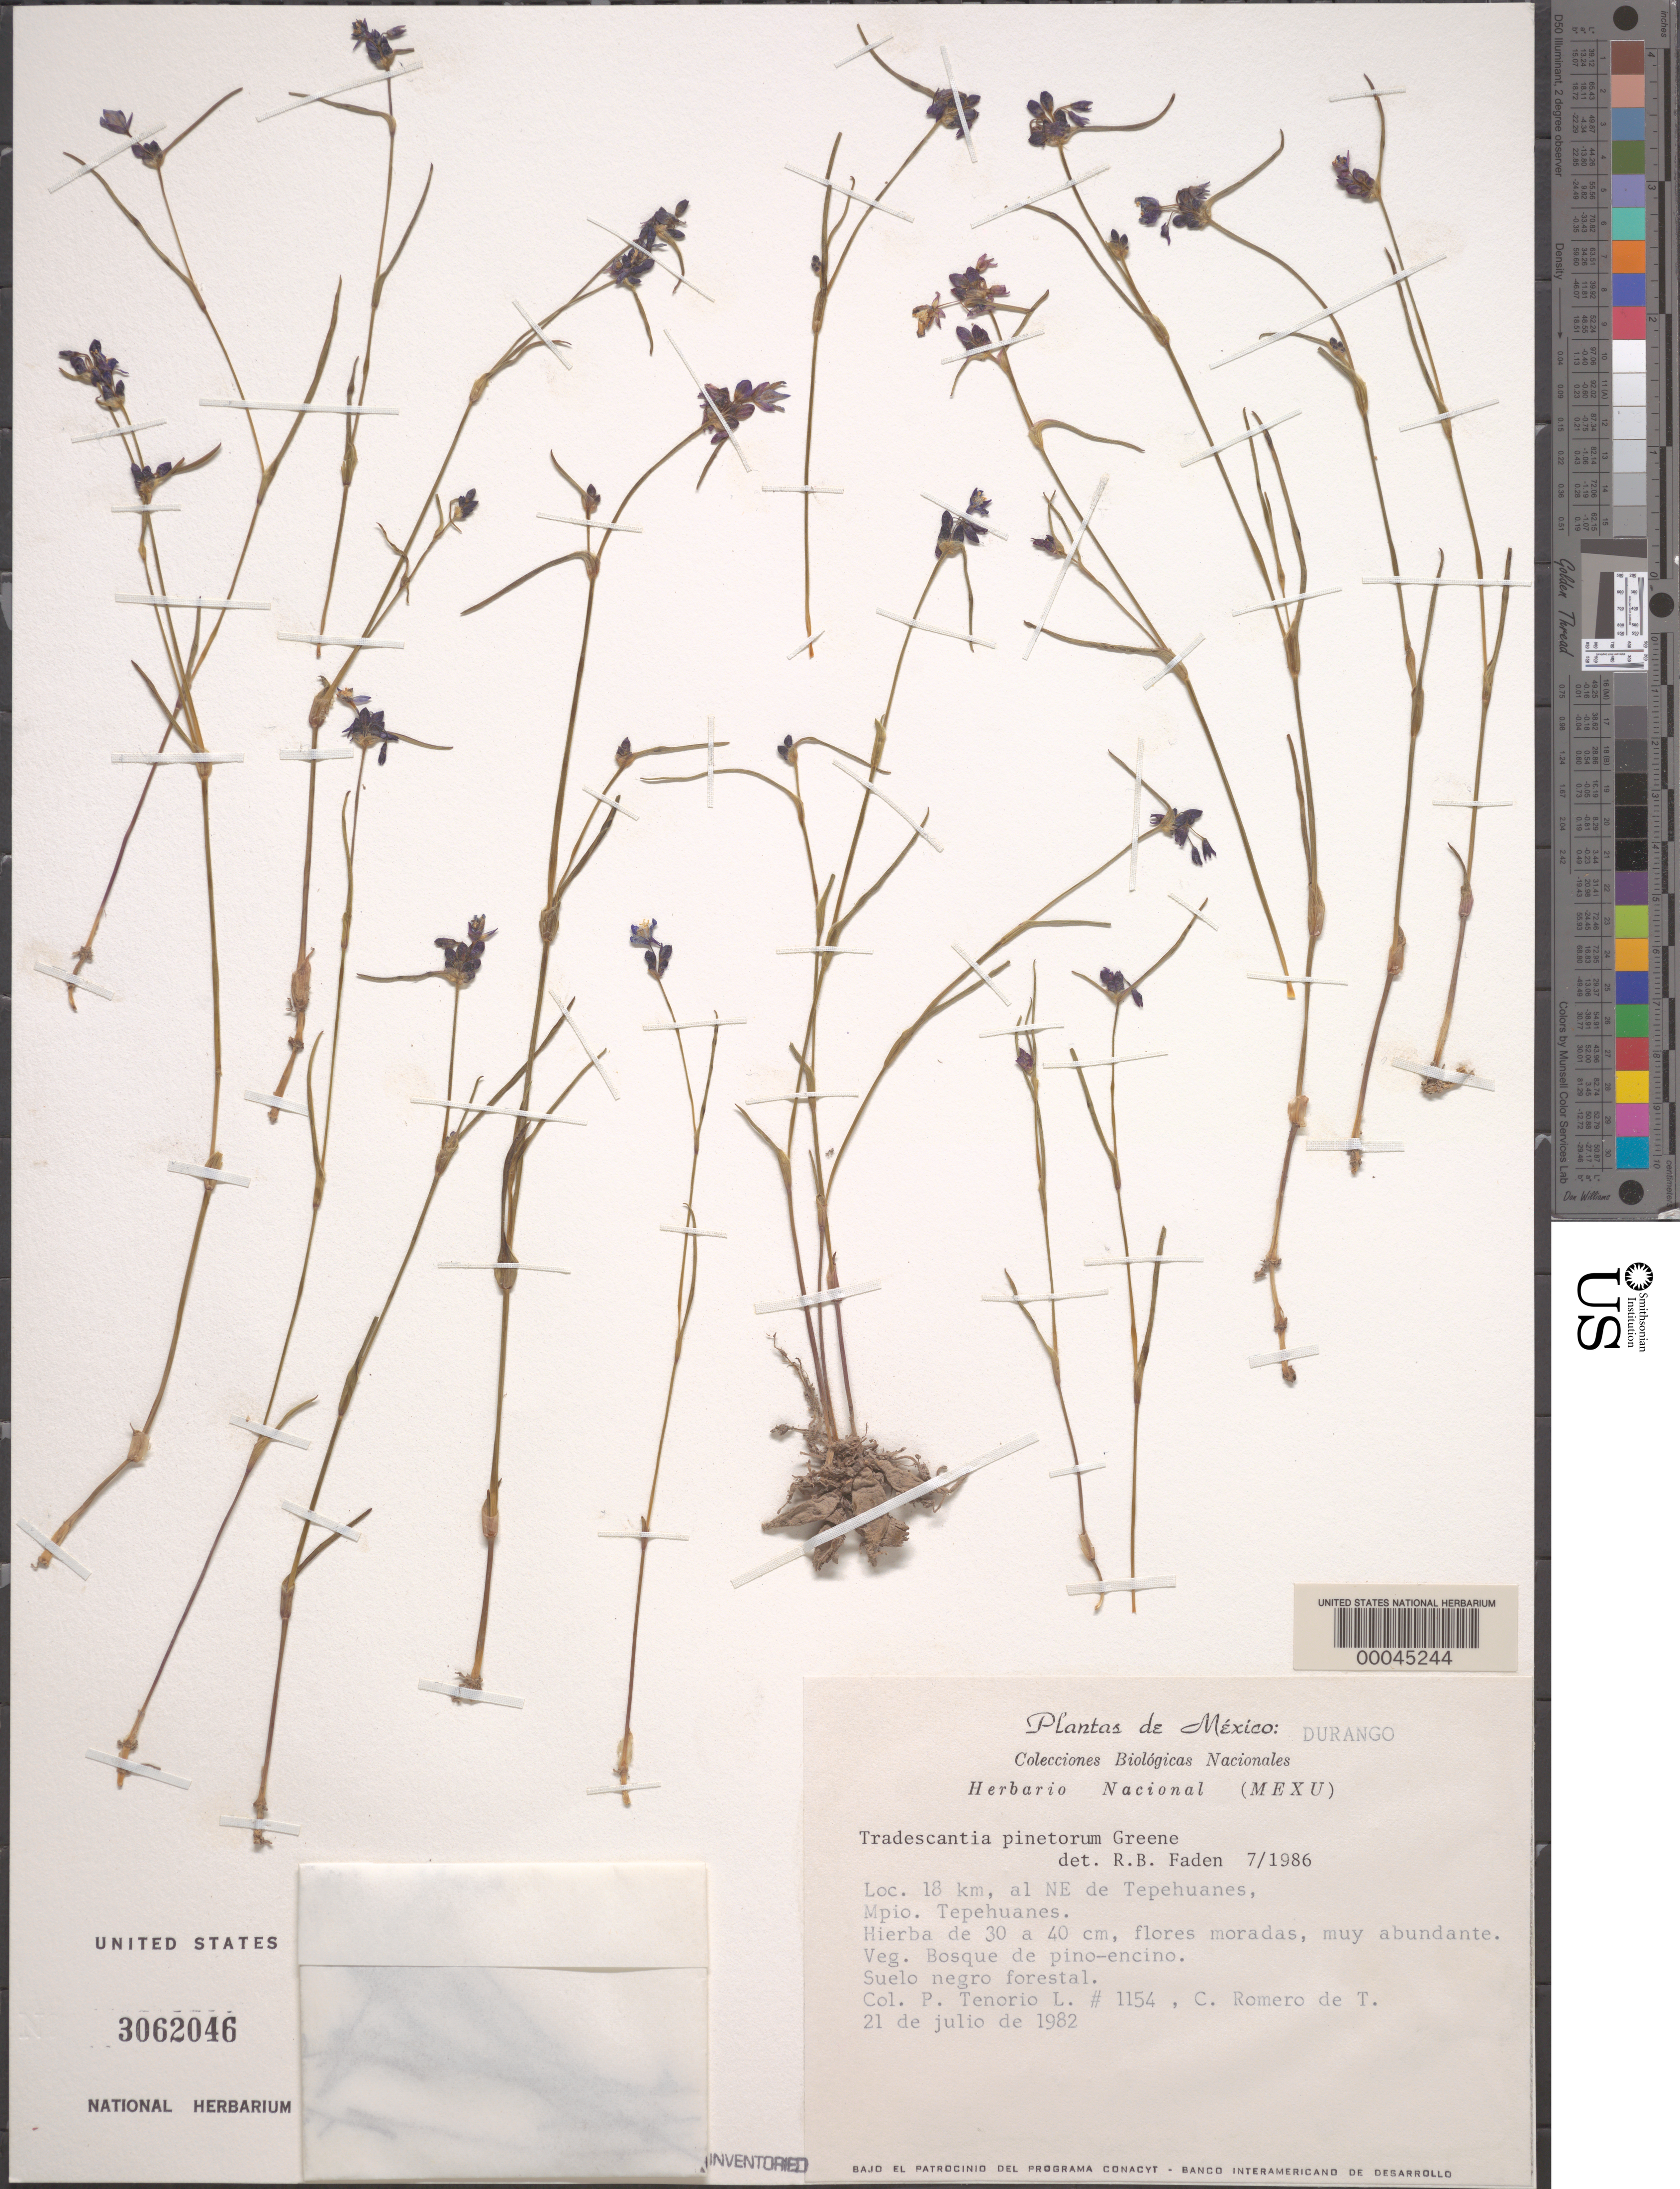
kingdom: Plantae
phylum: Tracheophyta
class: Liliopsida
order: Commelinales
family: Commelinaceae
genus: Tradescantia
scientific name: Tradescantia pinetorum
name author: Greene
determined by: Faden, Robert B., (US), Smithsonian Institution - National Museum of Natural History (UNITED STATES)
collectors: P. Tenorio L. & C. Romero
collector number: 1154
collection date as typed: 21 Jul 1982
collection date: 1982-07-21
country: Mexico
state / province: Durango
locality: NE of Tepehuanes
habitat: Pine-oak forest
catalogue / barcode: US 3062046